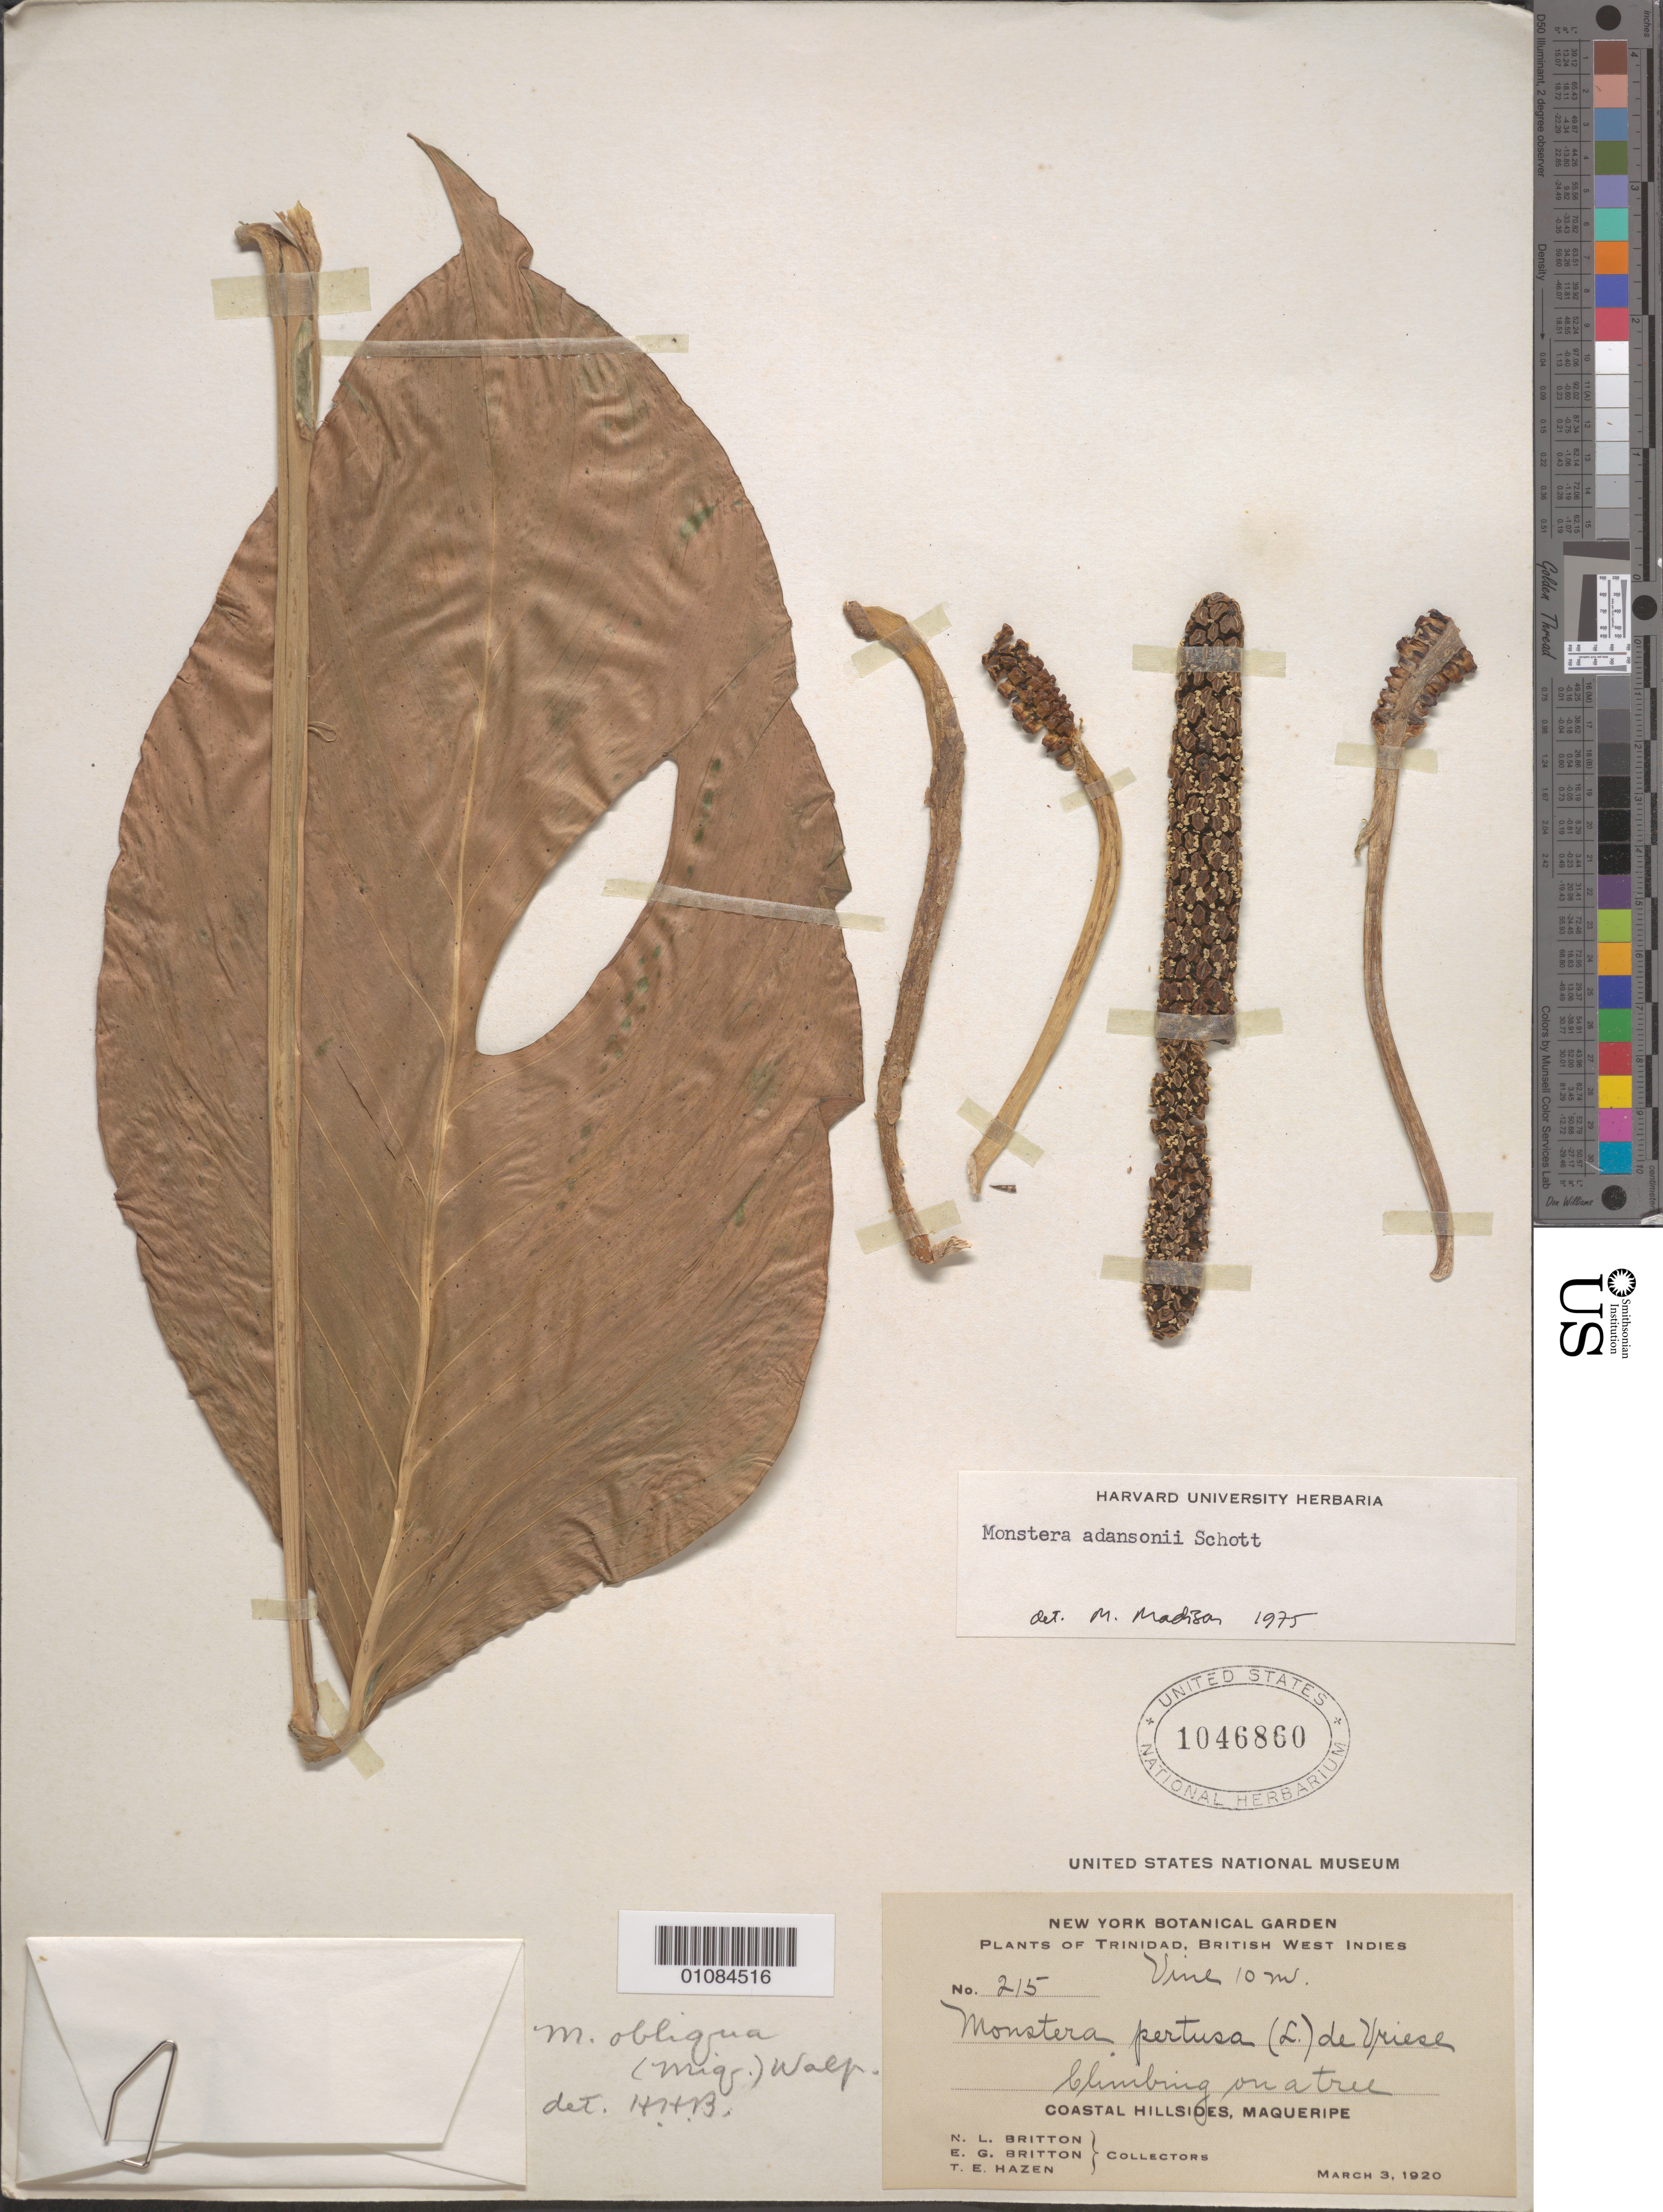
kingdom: Plantae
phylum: Tracheophyta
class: Liliopsida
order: Alismatales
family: Araceae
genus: Monstera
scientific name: Monstera adansonii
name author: Schott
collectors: N. Britton, E. G. Britton & T. E. Hazen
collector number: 215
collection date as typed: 03 Mar 1920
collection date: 1920-03-03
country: Trinidad and Tobago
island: Trinidad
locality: Coastal hillsides, Maqueripe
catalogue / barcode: US 1046860